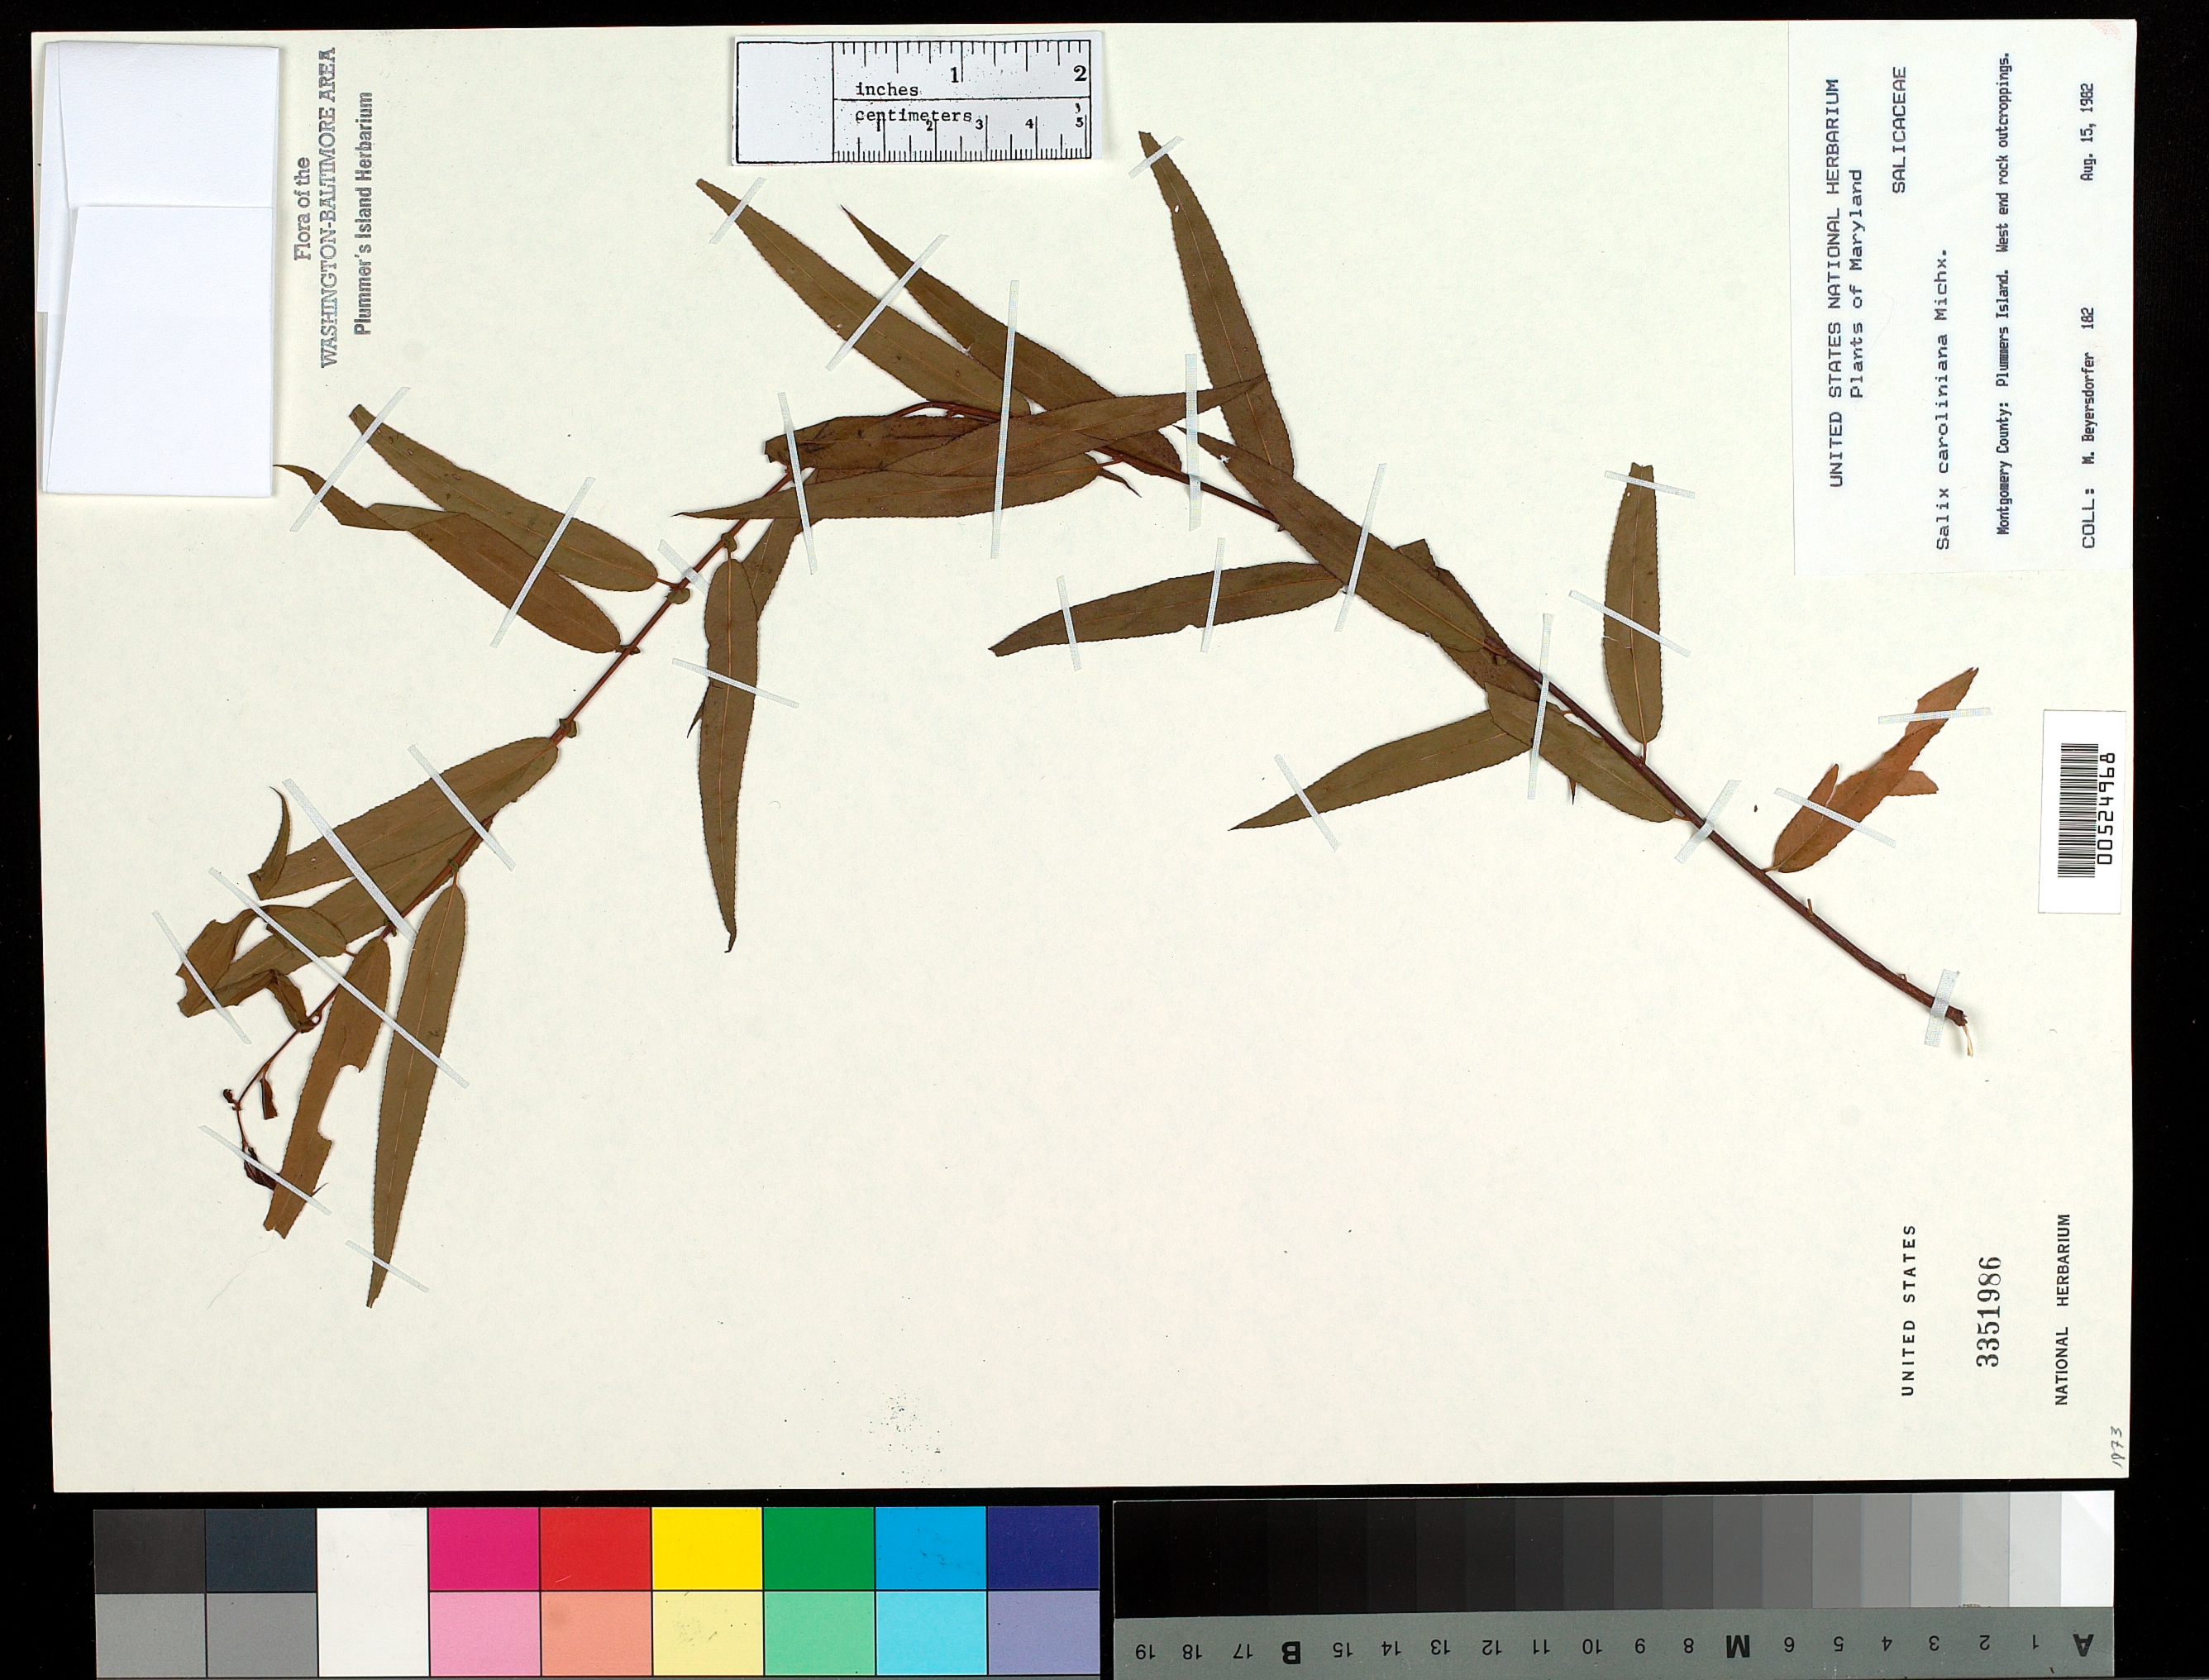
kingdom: Plantae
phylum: Tracheophyta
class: Magnoliopsida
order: Malpighiales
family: Salicaceae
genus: Salix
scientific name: Salix caroliniana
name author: Michx.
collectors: M. Beyersdorfer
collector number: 182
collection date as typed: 15 Aug 1982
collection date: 1982-08-15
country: United States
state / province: Maryland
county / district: Montgomery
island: Plummers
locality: Plummers Island. West end rock outcroppings.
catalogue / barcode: US 3351986